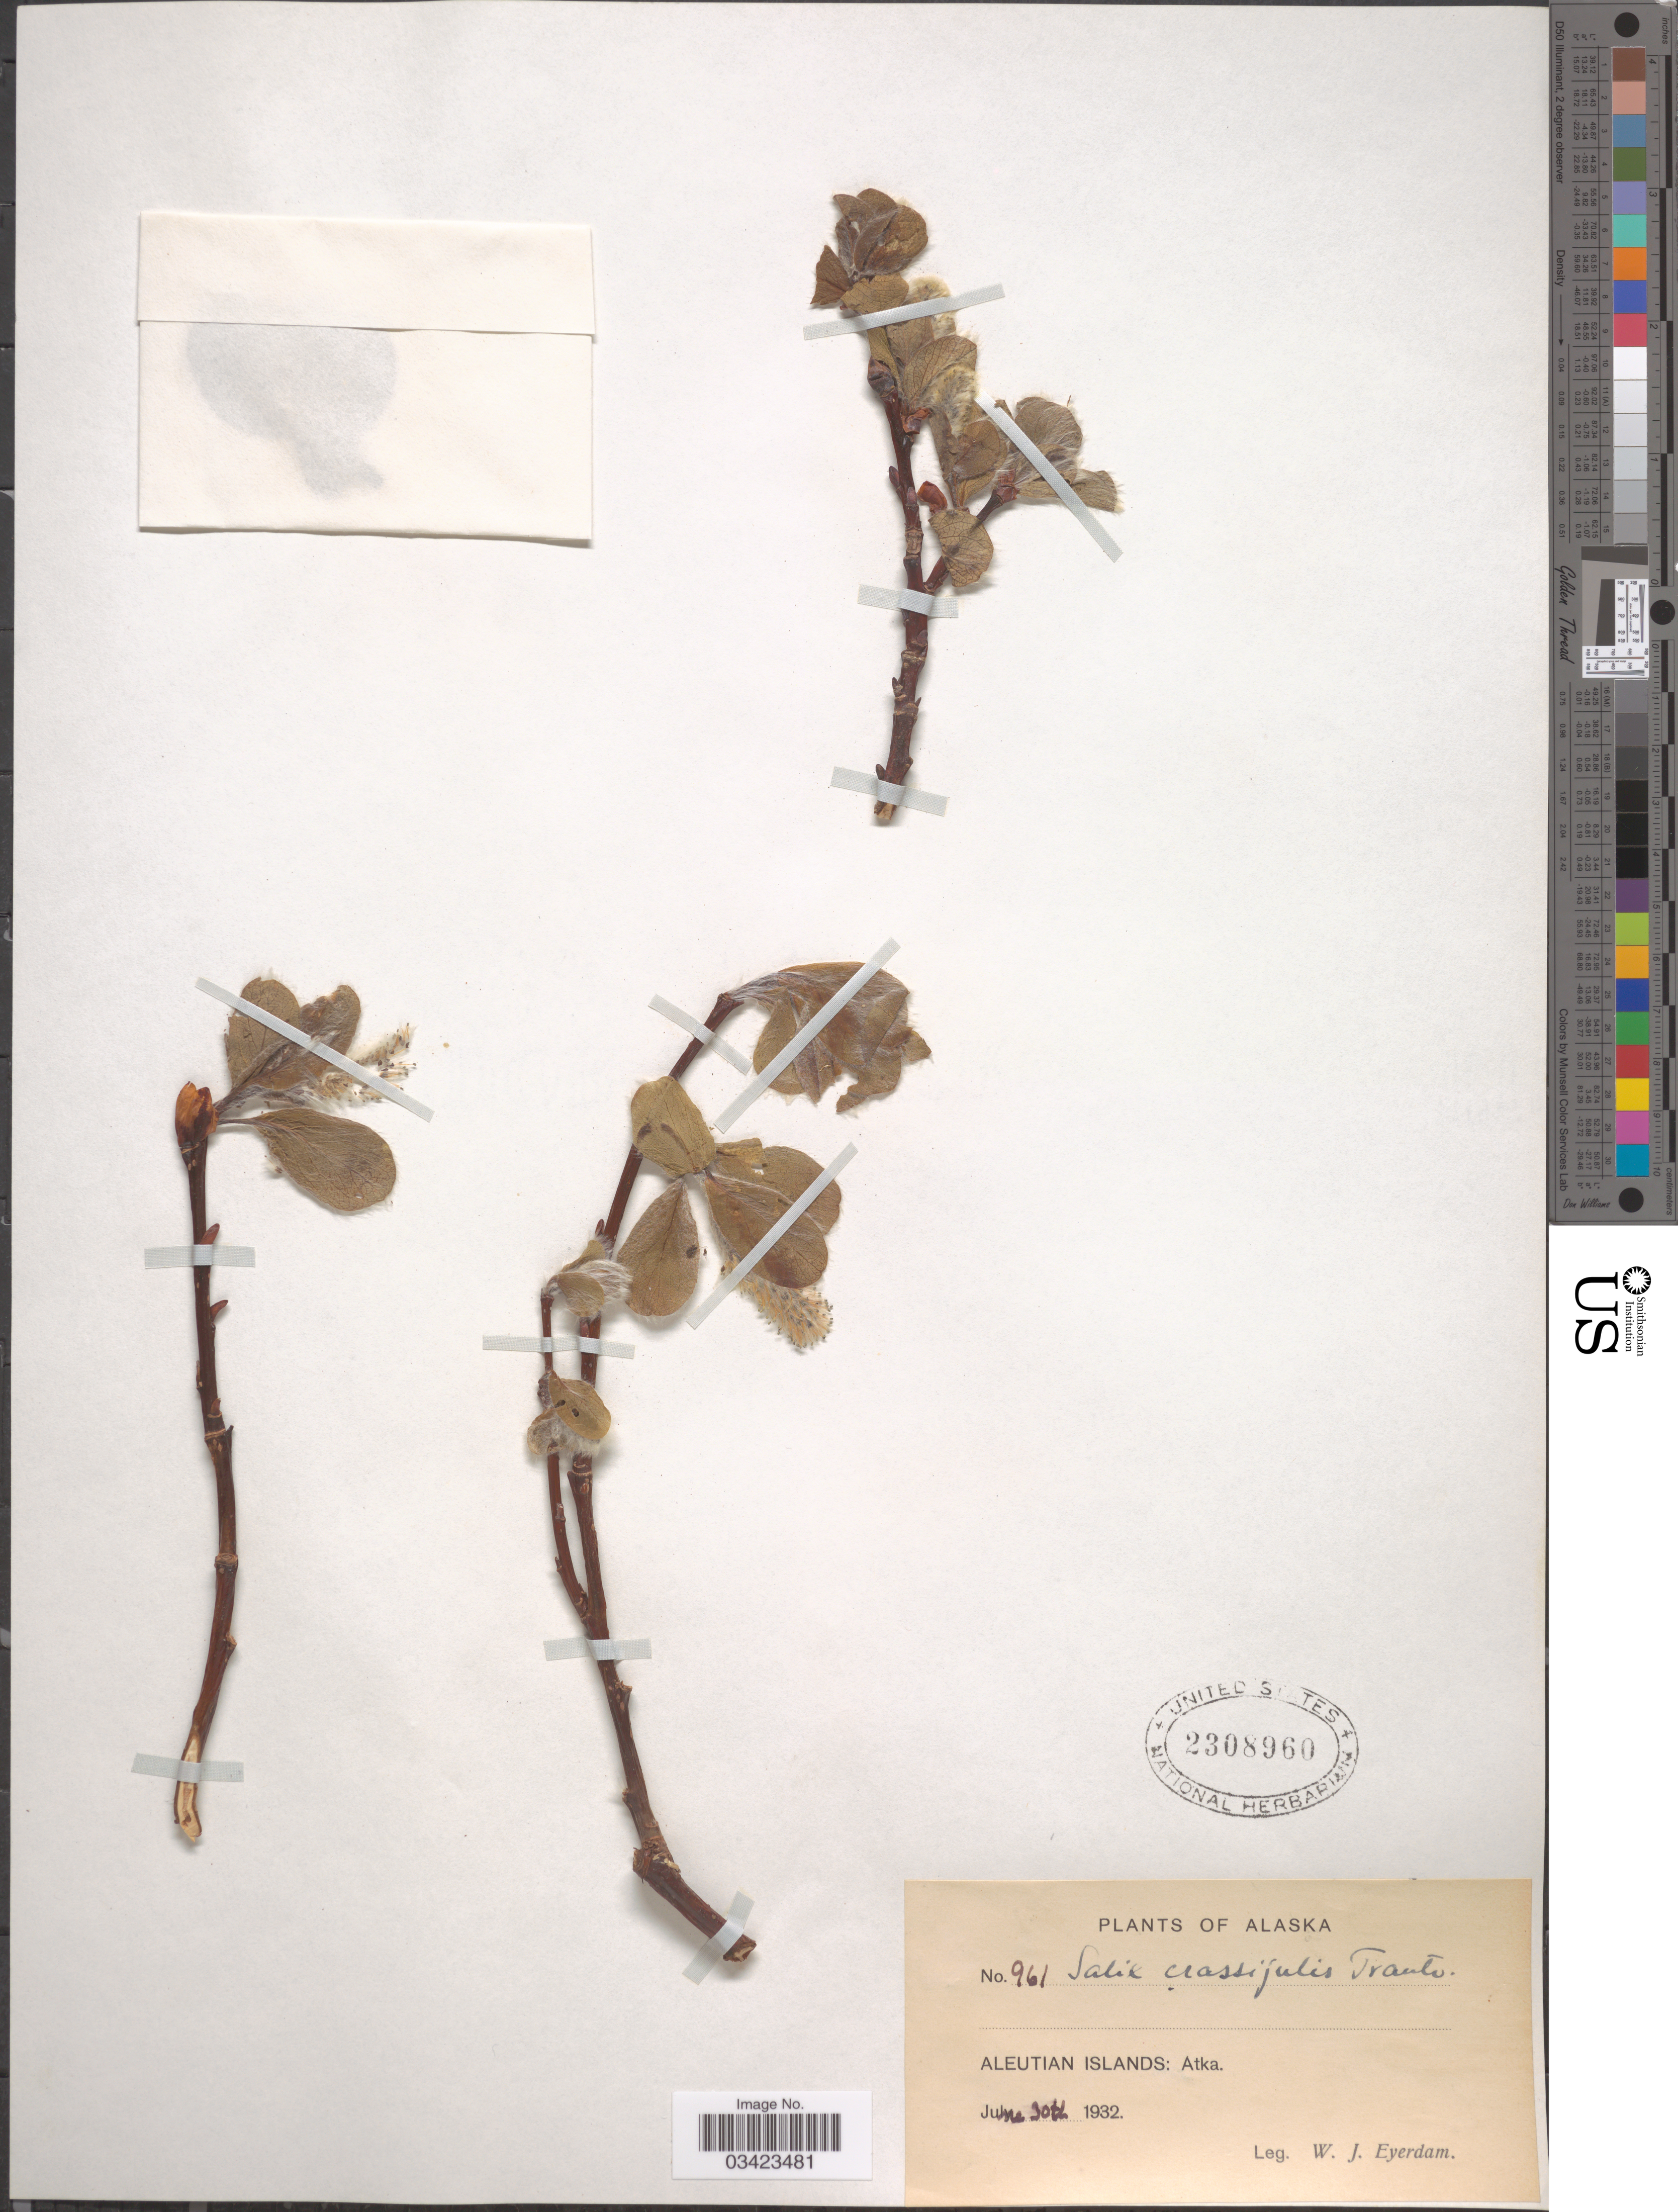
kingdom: Plantae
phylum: Tracheophyta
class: Magnoliopsida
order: Malpighiales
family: Salicaceae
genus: Salix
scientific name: Salix arctica var. araioclada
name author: (C.K. Schneid.) Raup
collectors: W. J. Eyerdam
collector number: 961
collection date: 1932-06-30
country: United States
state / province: Alaska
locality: Aleutian Islands: Atka.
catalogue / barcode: US 2308960